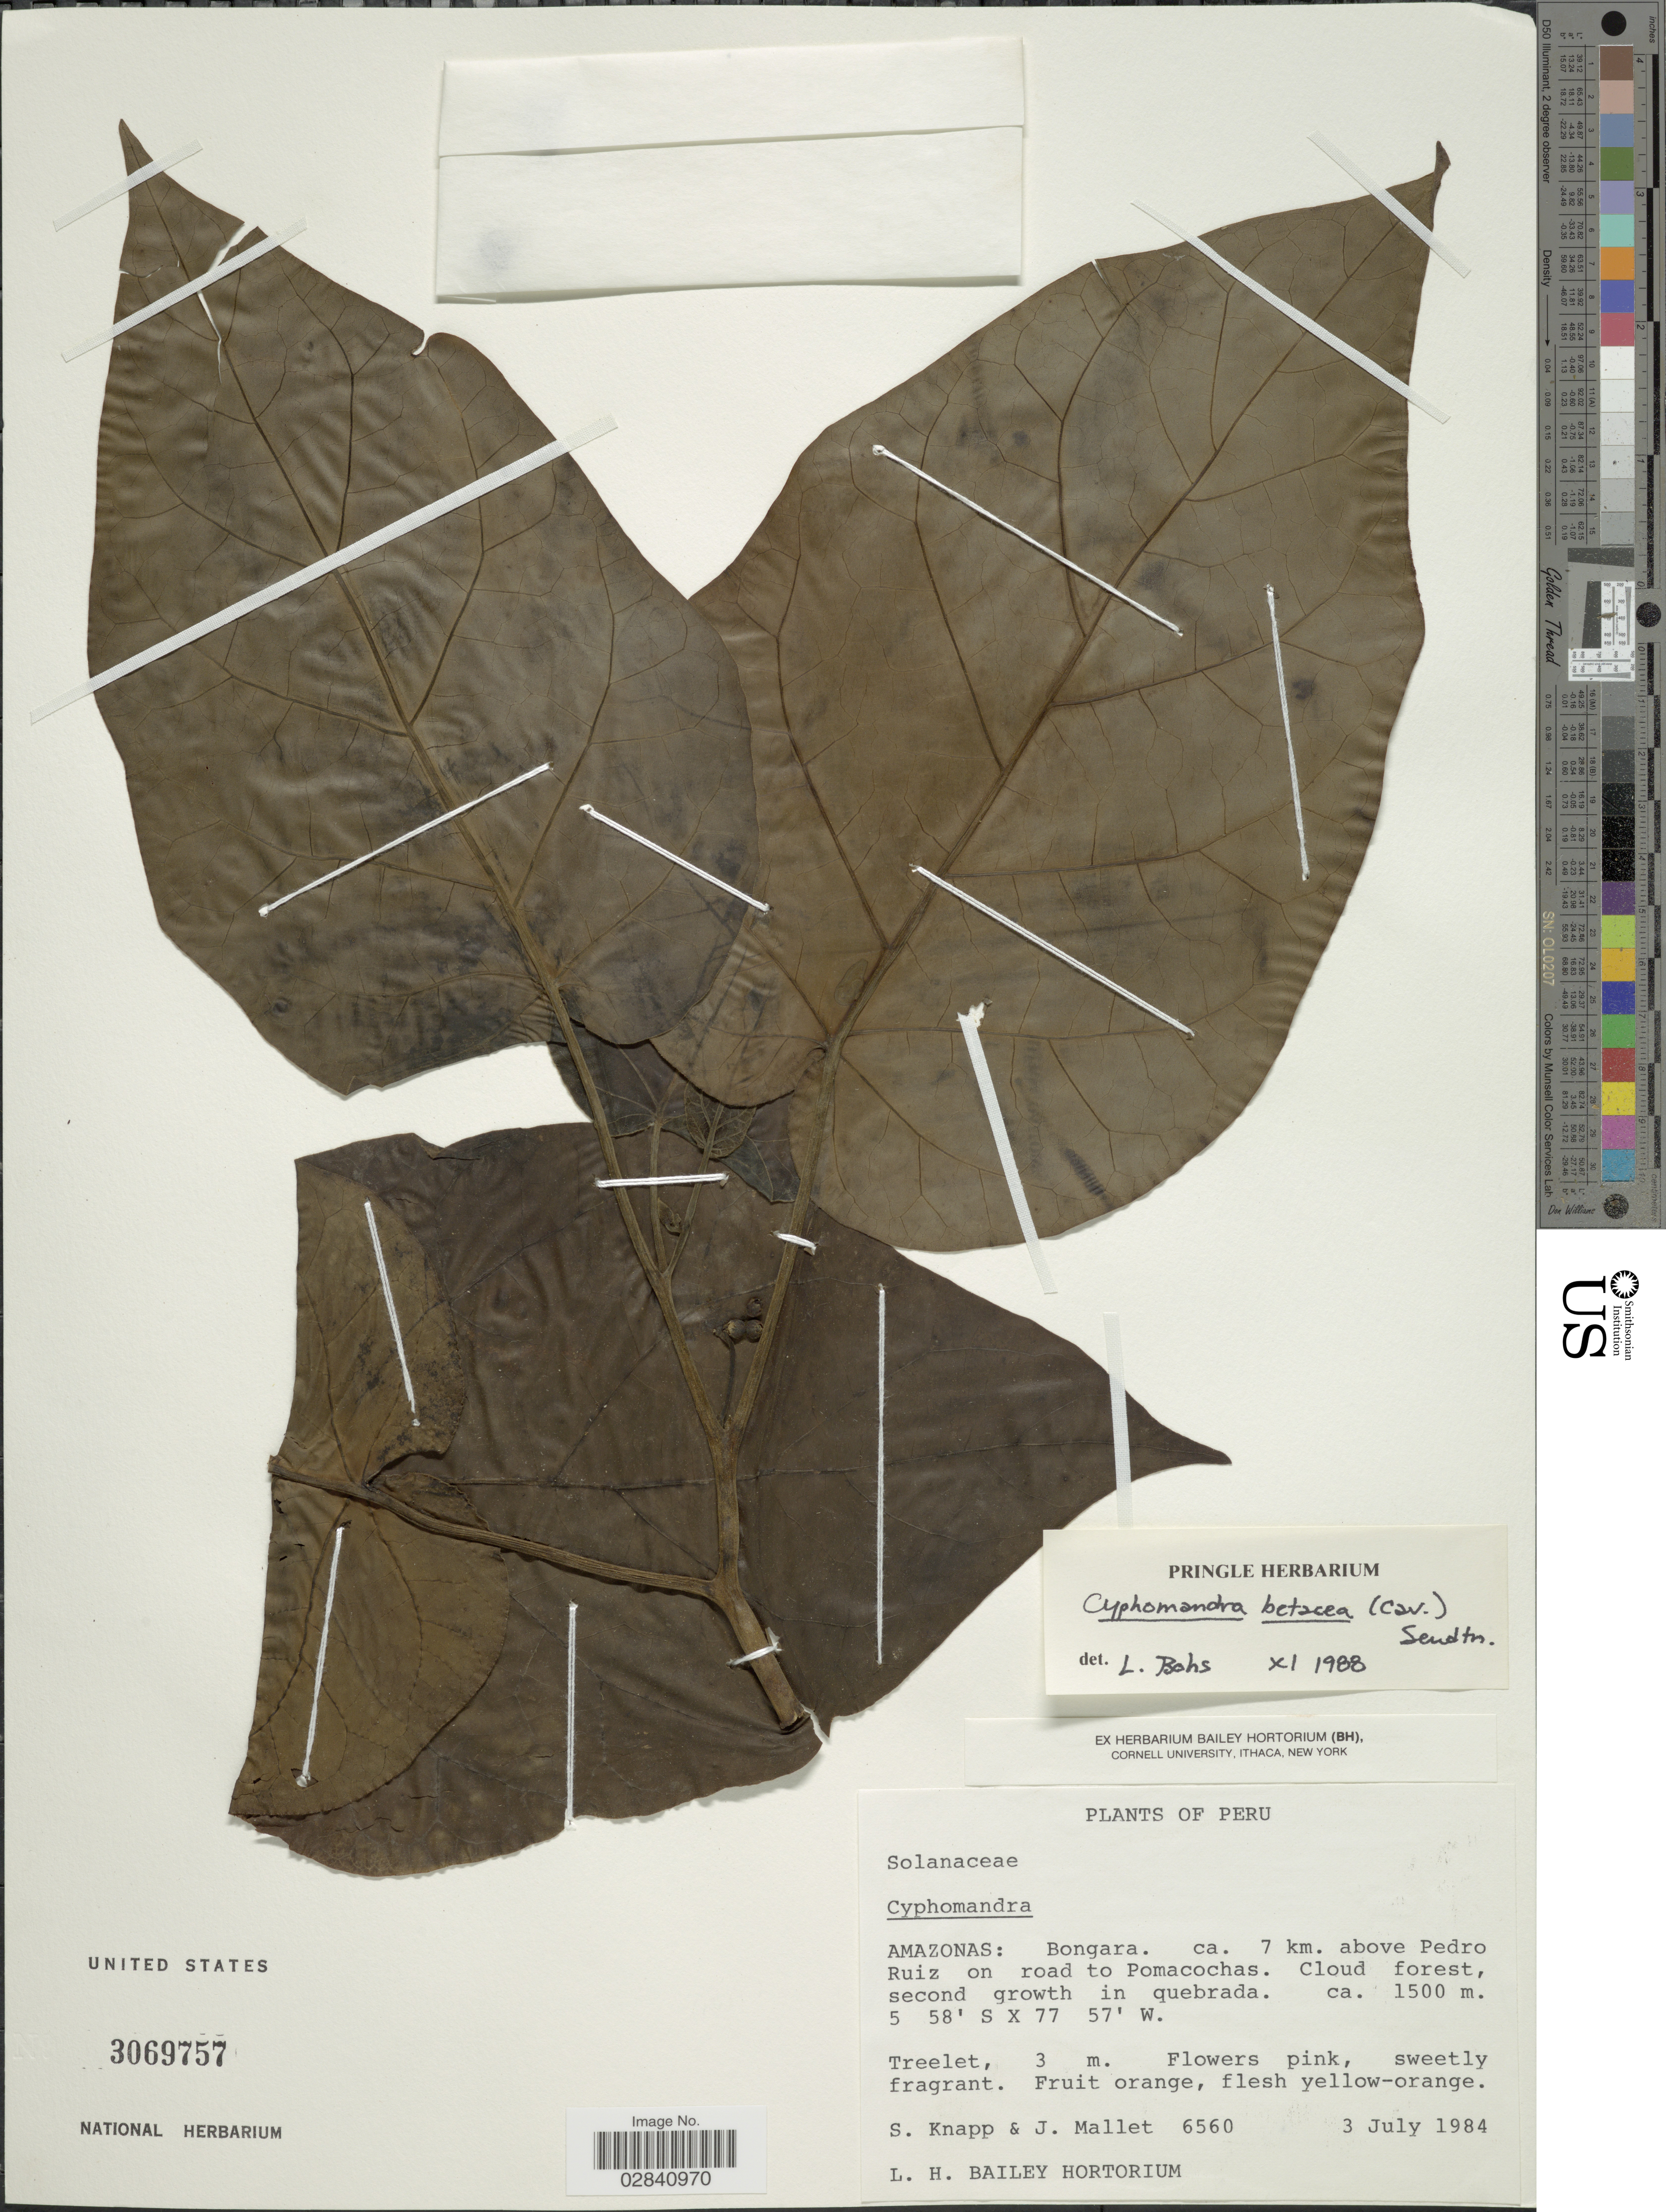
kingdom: Plantae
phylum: Tracheophyta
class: Magnoliopsida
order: Solanales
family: Solanaceae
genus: Cyphomandra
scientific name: Cyphomandra betacea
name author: (Cav.) Sendtn.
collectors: S. Knapp & J. Mallet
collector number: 6560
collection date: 1984-07-03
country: Peru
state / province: Amazonas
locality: Bongara. ca. 7 km. above Pedro Ruiz on road to Pomacochas. Cloud forest, second growth in quebrada.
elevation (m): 1500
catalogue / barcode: US 3069757